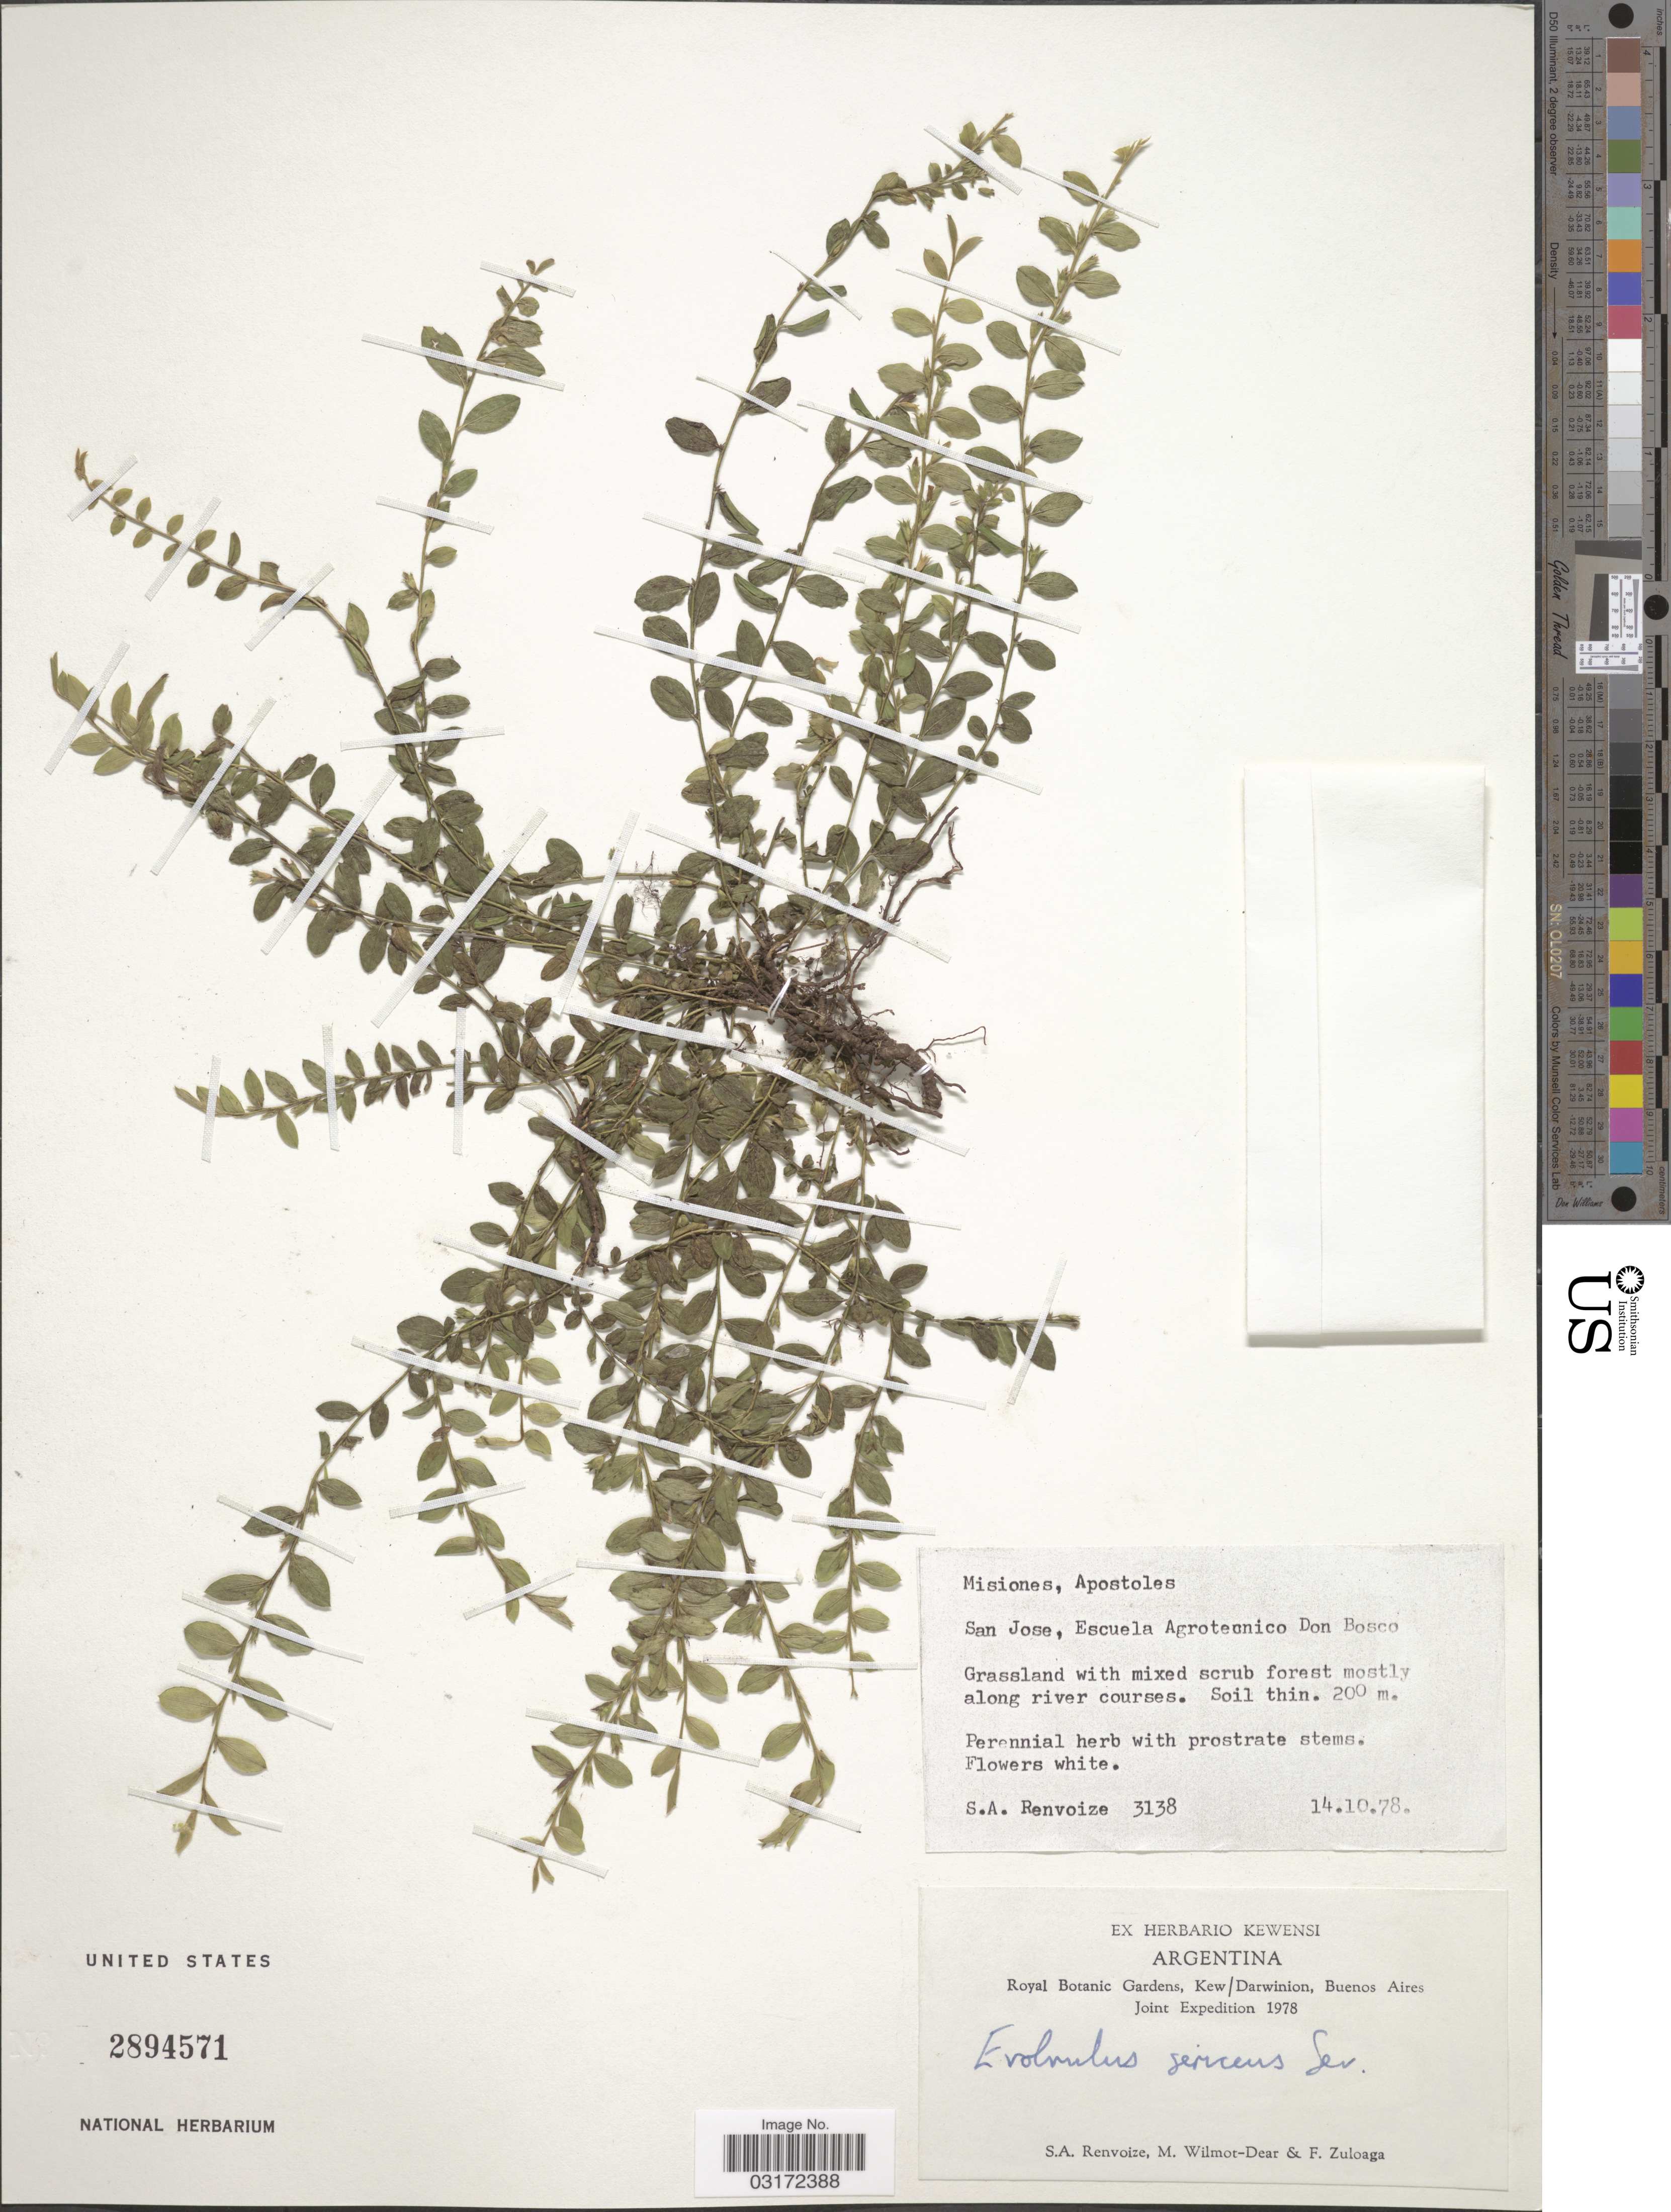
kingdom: Plantae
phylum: Tracheophyta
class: Magnoliopsida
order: Solanales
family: Convolvulaceae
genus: Evolvulus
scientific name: Evolvulus sericeus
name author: Sw.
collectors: S. A. Renvoize, M. Wilmot-Dear & F. Zuloaga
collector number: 3138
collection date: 1978-10-14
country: Argentina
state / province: Misiones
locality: Apostoles. San Jose, Escuela Agrotecnico Don Bosco.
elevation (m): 200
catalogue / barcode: US 2894571